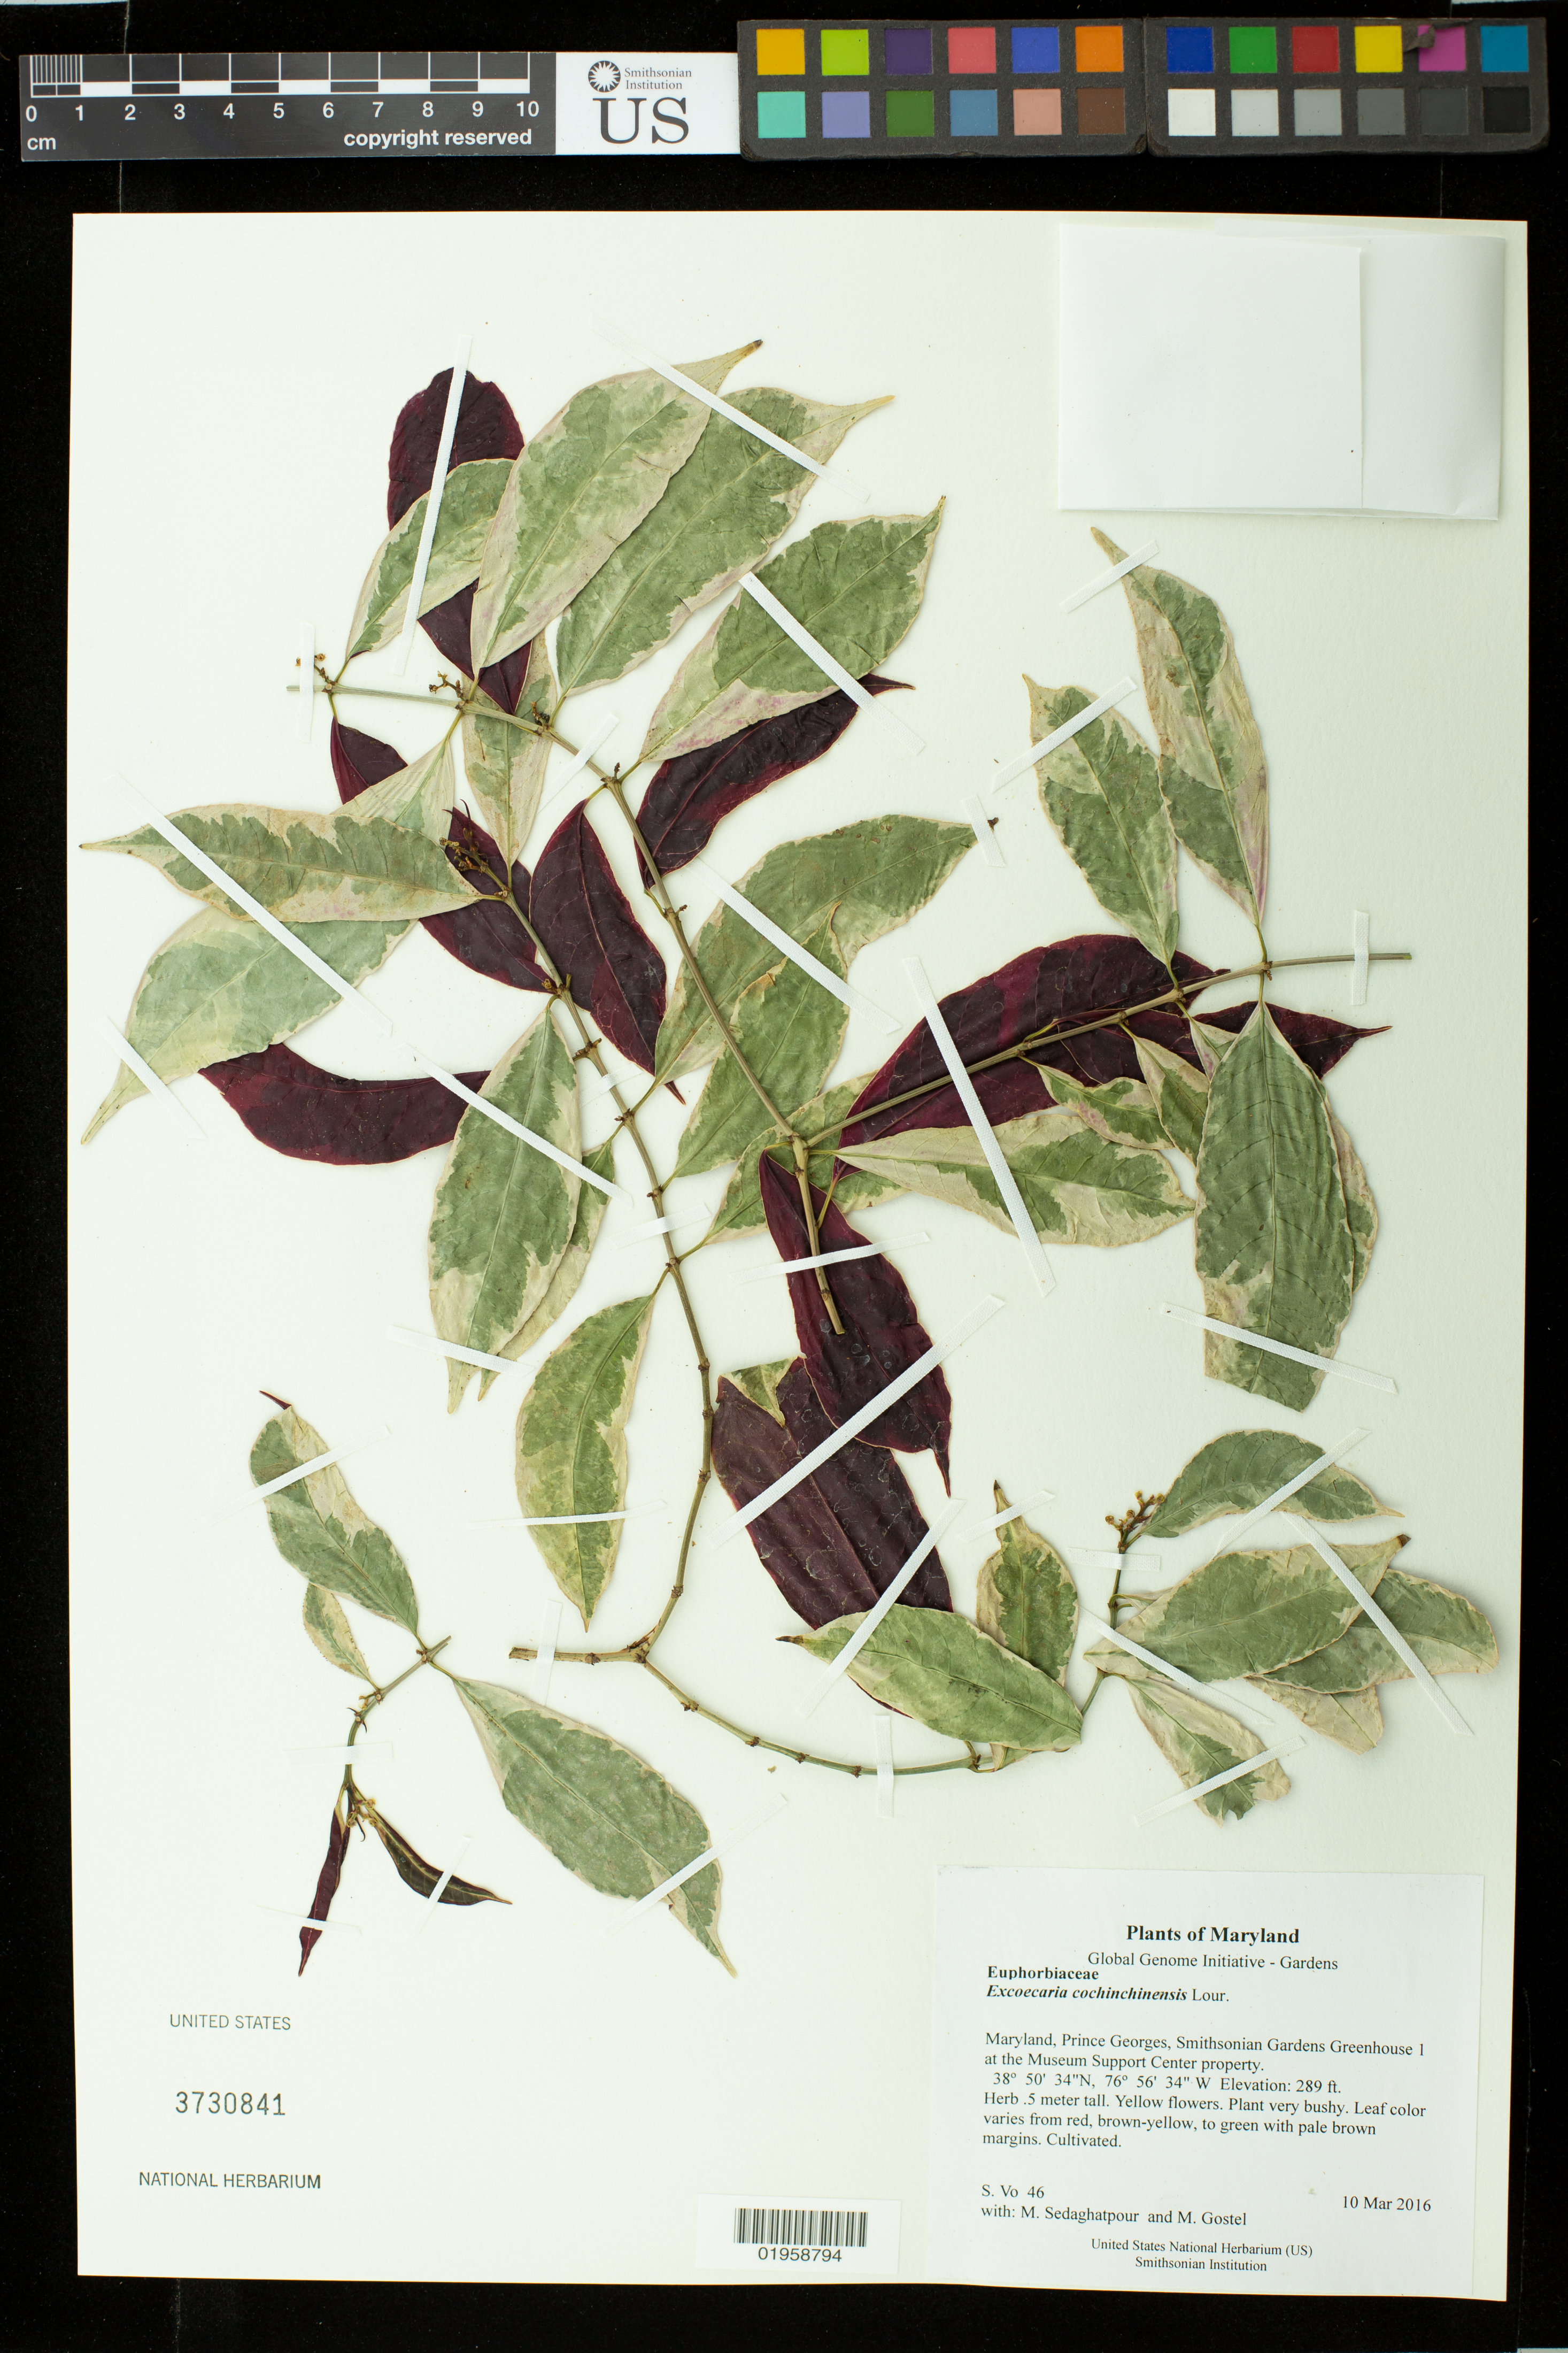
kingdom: Plantae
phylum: Tracheophyta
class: Magnoliopsida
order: Malpighiales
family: Euphorbiaceae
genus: Excoecaria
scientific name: Excoecaria cochinchinensis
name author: Lour.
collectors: S. Vo, M. Sedaghatpour & M. R. Gostel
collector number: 46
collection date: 2016-03-10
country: United States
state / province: Maryland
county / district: Prince George's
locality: Smithsonian Gardens Greenhouse 1 at the Museum Support Center property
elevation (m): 88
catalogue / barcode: US 3730841